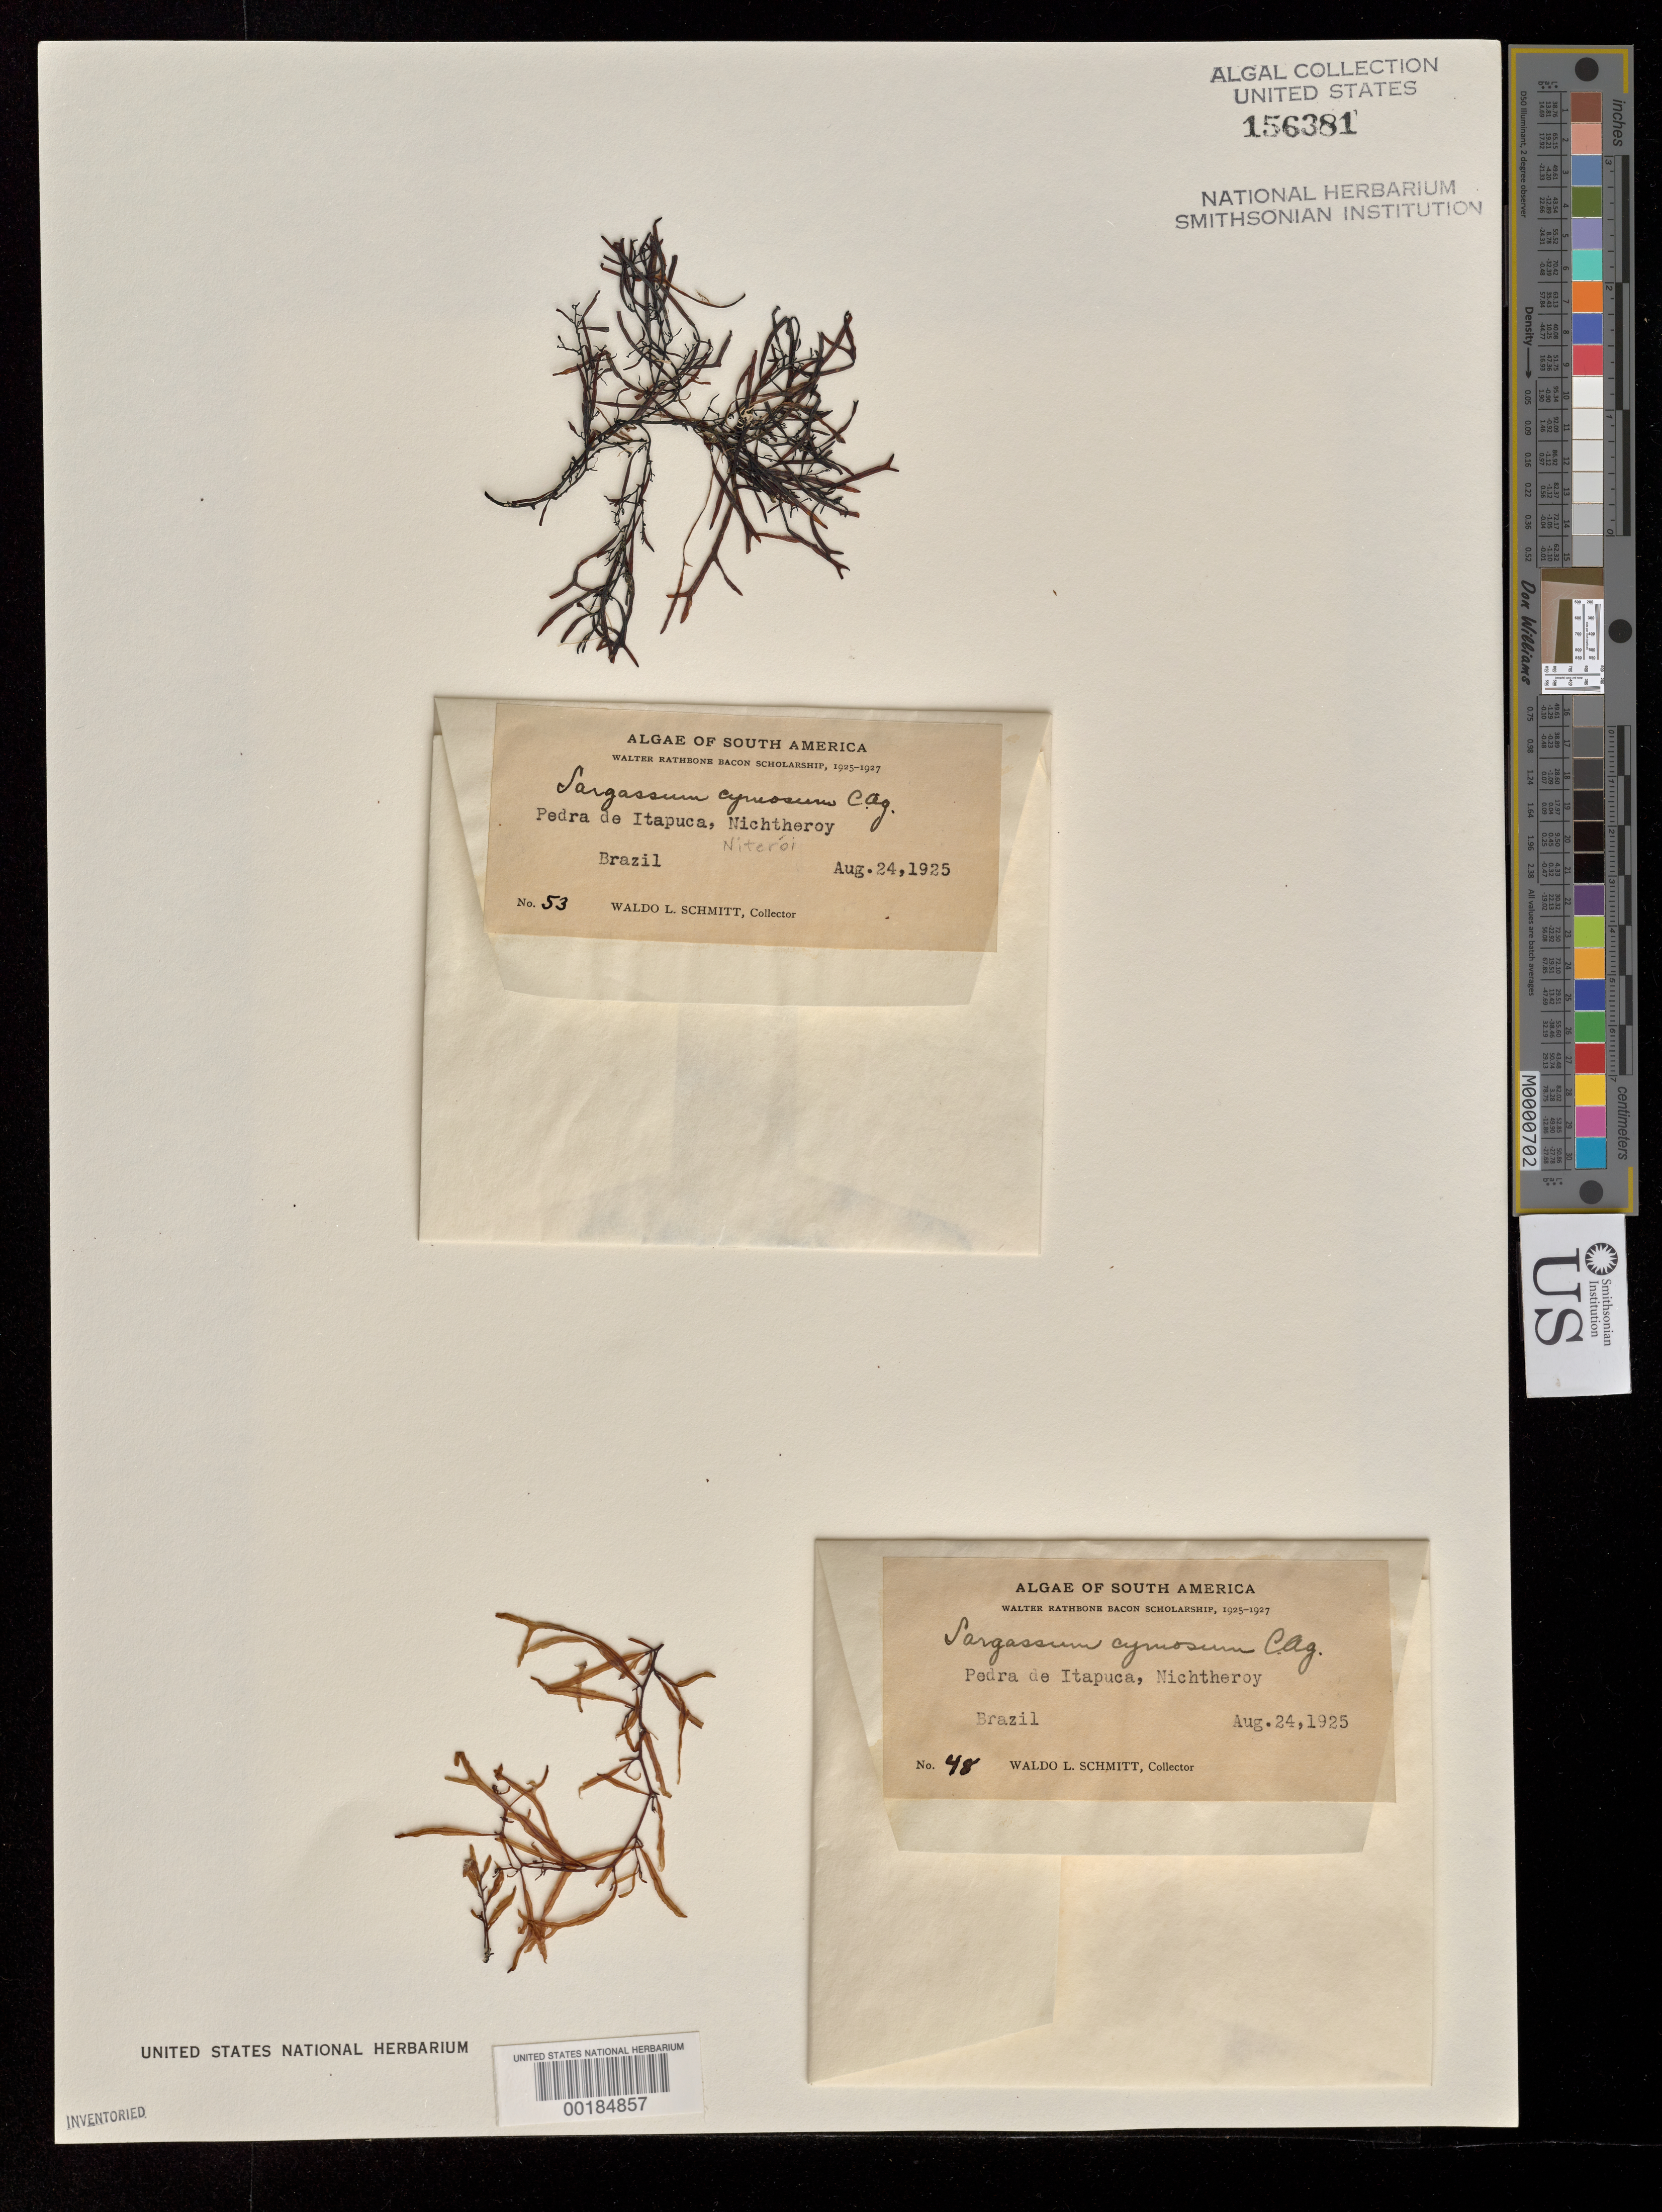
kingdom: Chromista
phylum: Ochrophyta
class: Phaeophyceae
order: Fucales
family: Sargassaceae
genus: Sargassum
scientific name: Sargassum cymosum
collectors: W. L. Schmitt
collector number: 48 & 53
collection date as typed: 24 Aug 1925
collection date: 1925-08-24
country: Brazil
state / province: Rio de Janeiro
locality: Pedra de Itapuca, Niteroi (Nichtheroy)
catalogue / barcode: US 156381